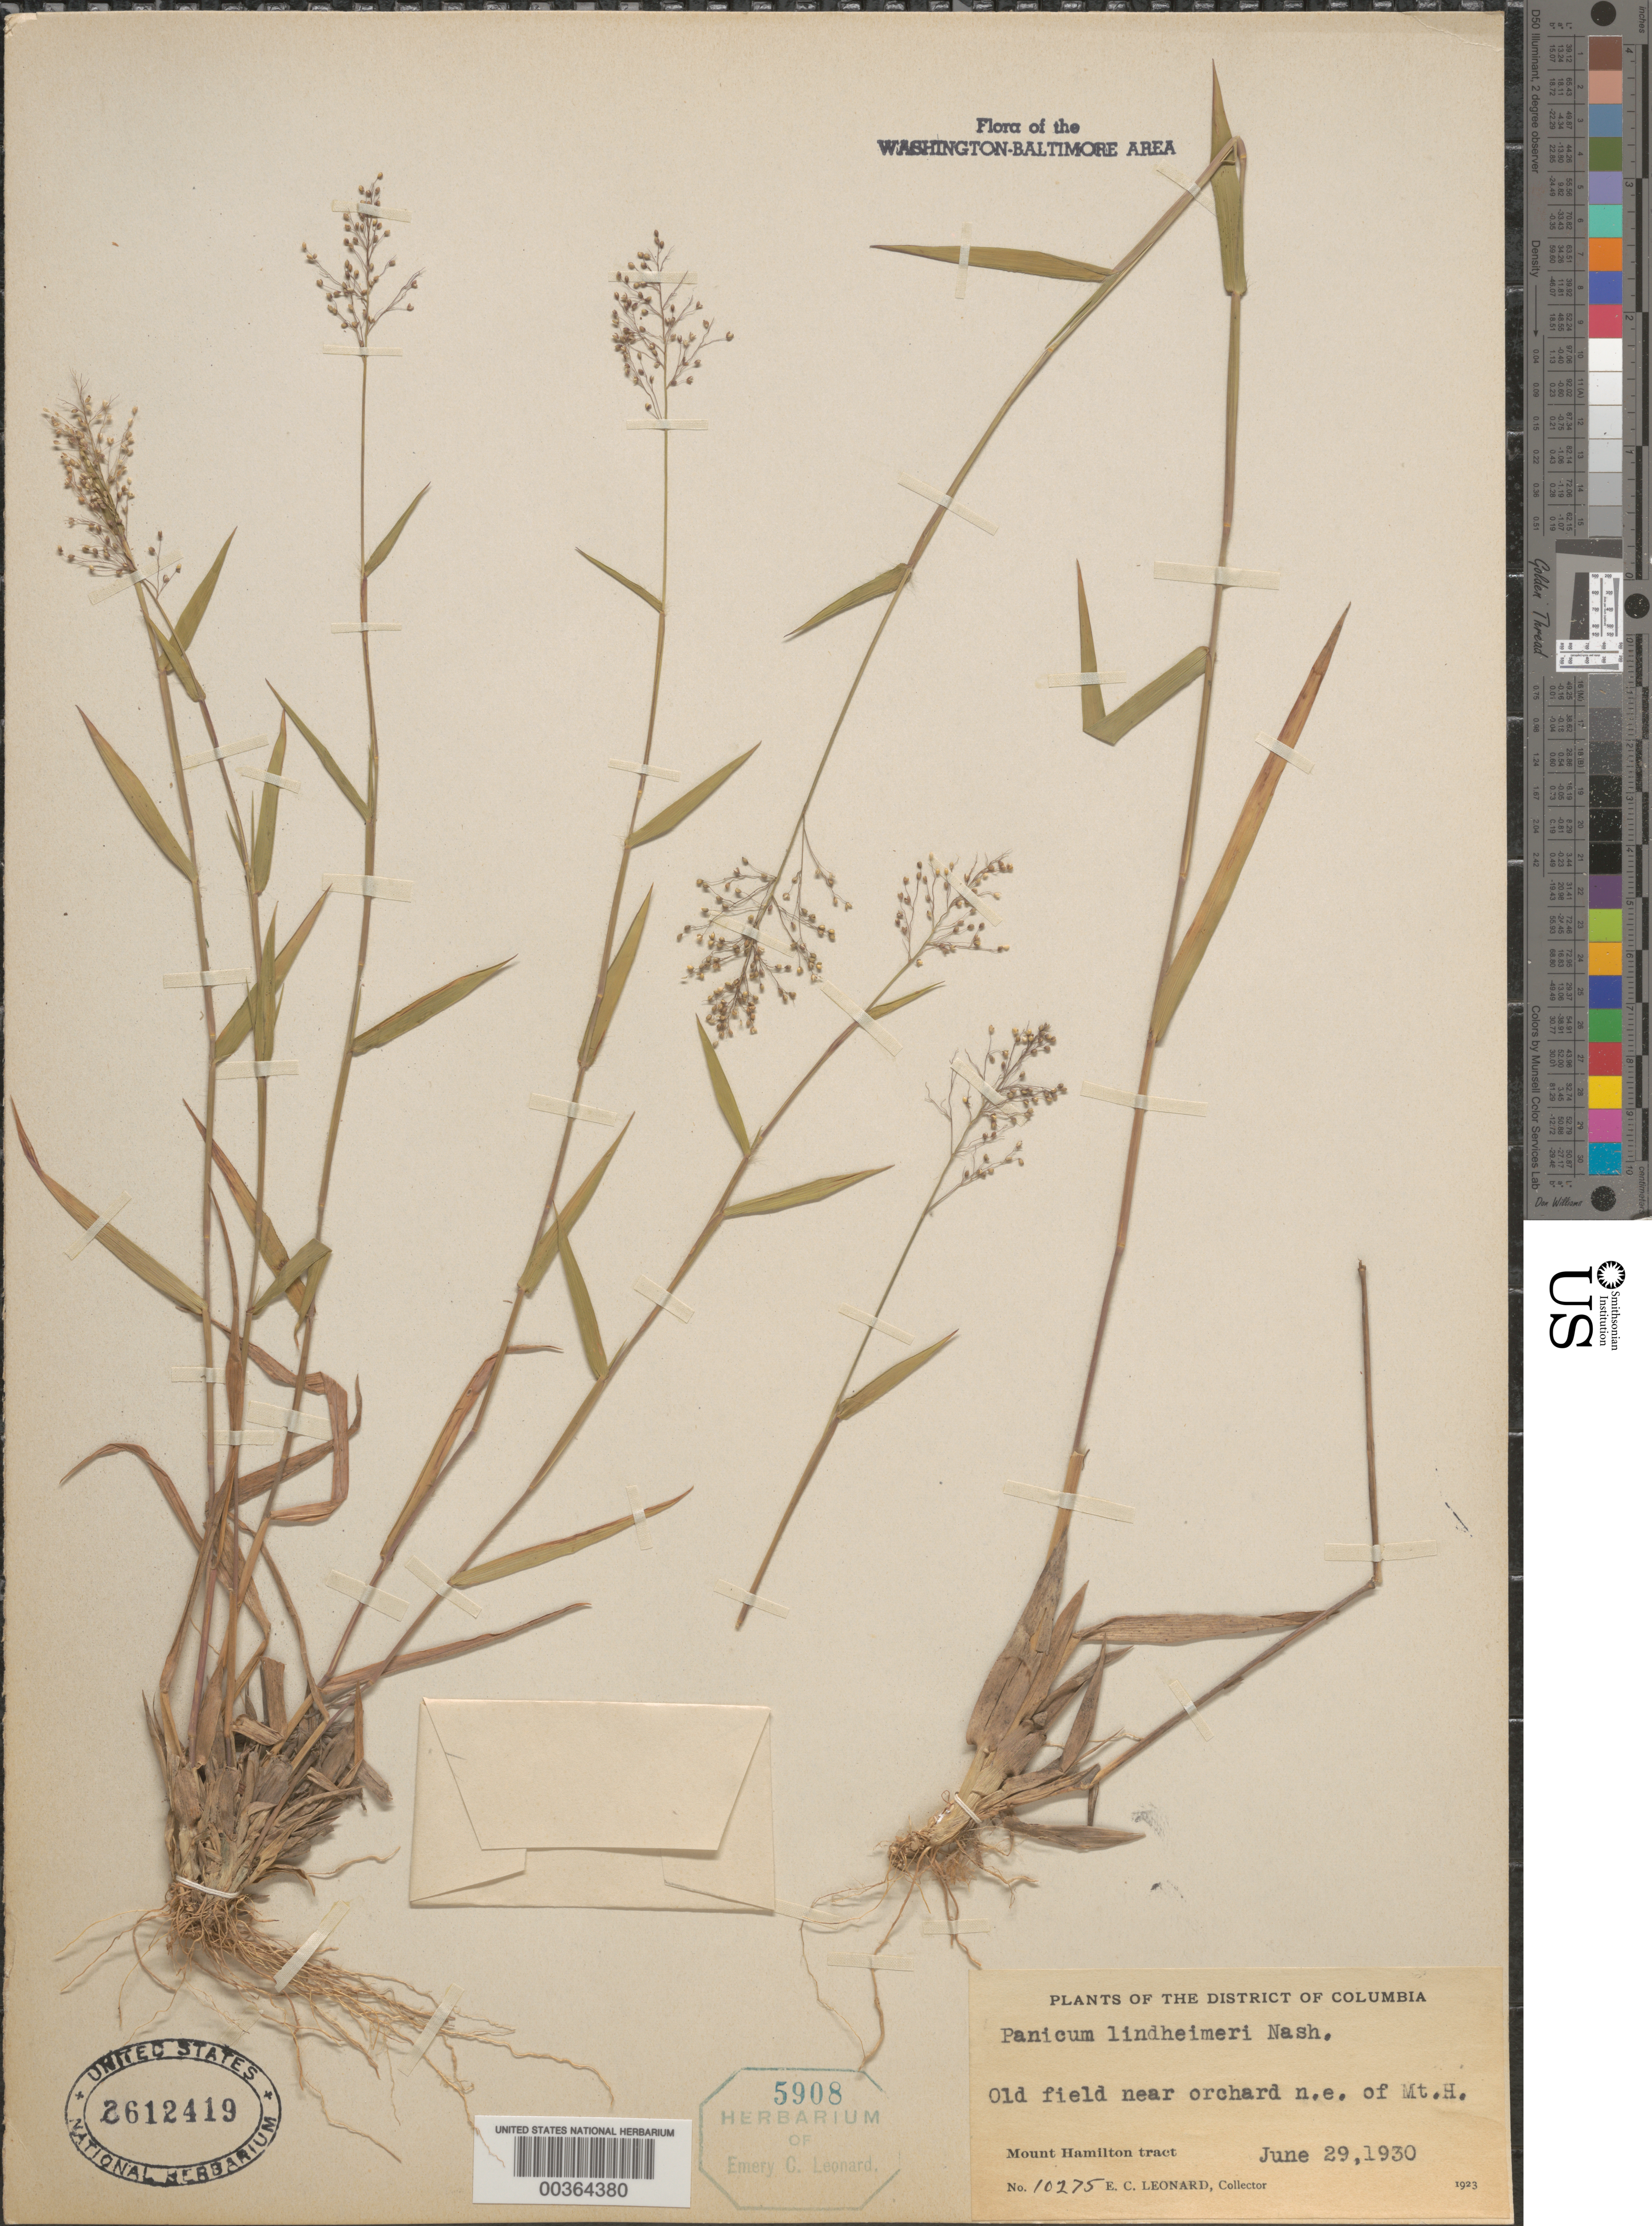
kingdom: Plantae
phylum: Tracheophyta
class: Liliopsida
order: Poales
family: Poaceae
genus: Dichanthelium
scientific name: Dichanthelium acuminatum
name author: (Sw.) Gould & C.A. Clark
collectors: E. C. Leonard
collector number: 10275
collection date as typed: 29 Jun 1930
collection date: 1930-06-29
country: United States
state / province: District of Columbia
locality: Northeast of Mount Hamilton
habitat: Old field near orchard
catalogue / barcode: US 2612419